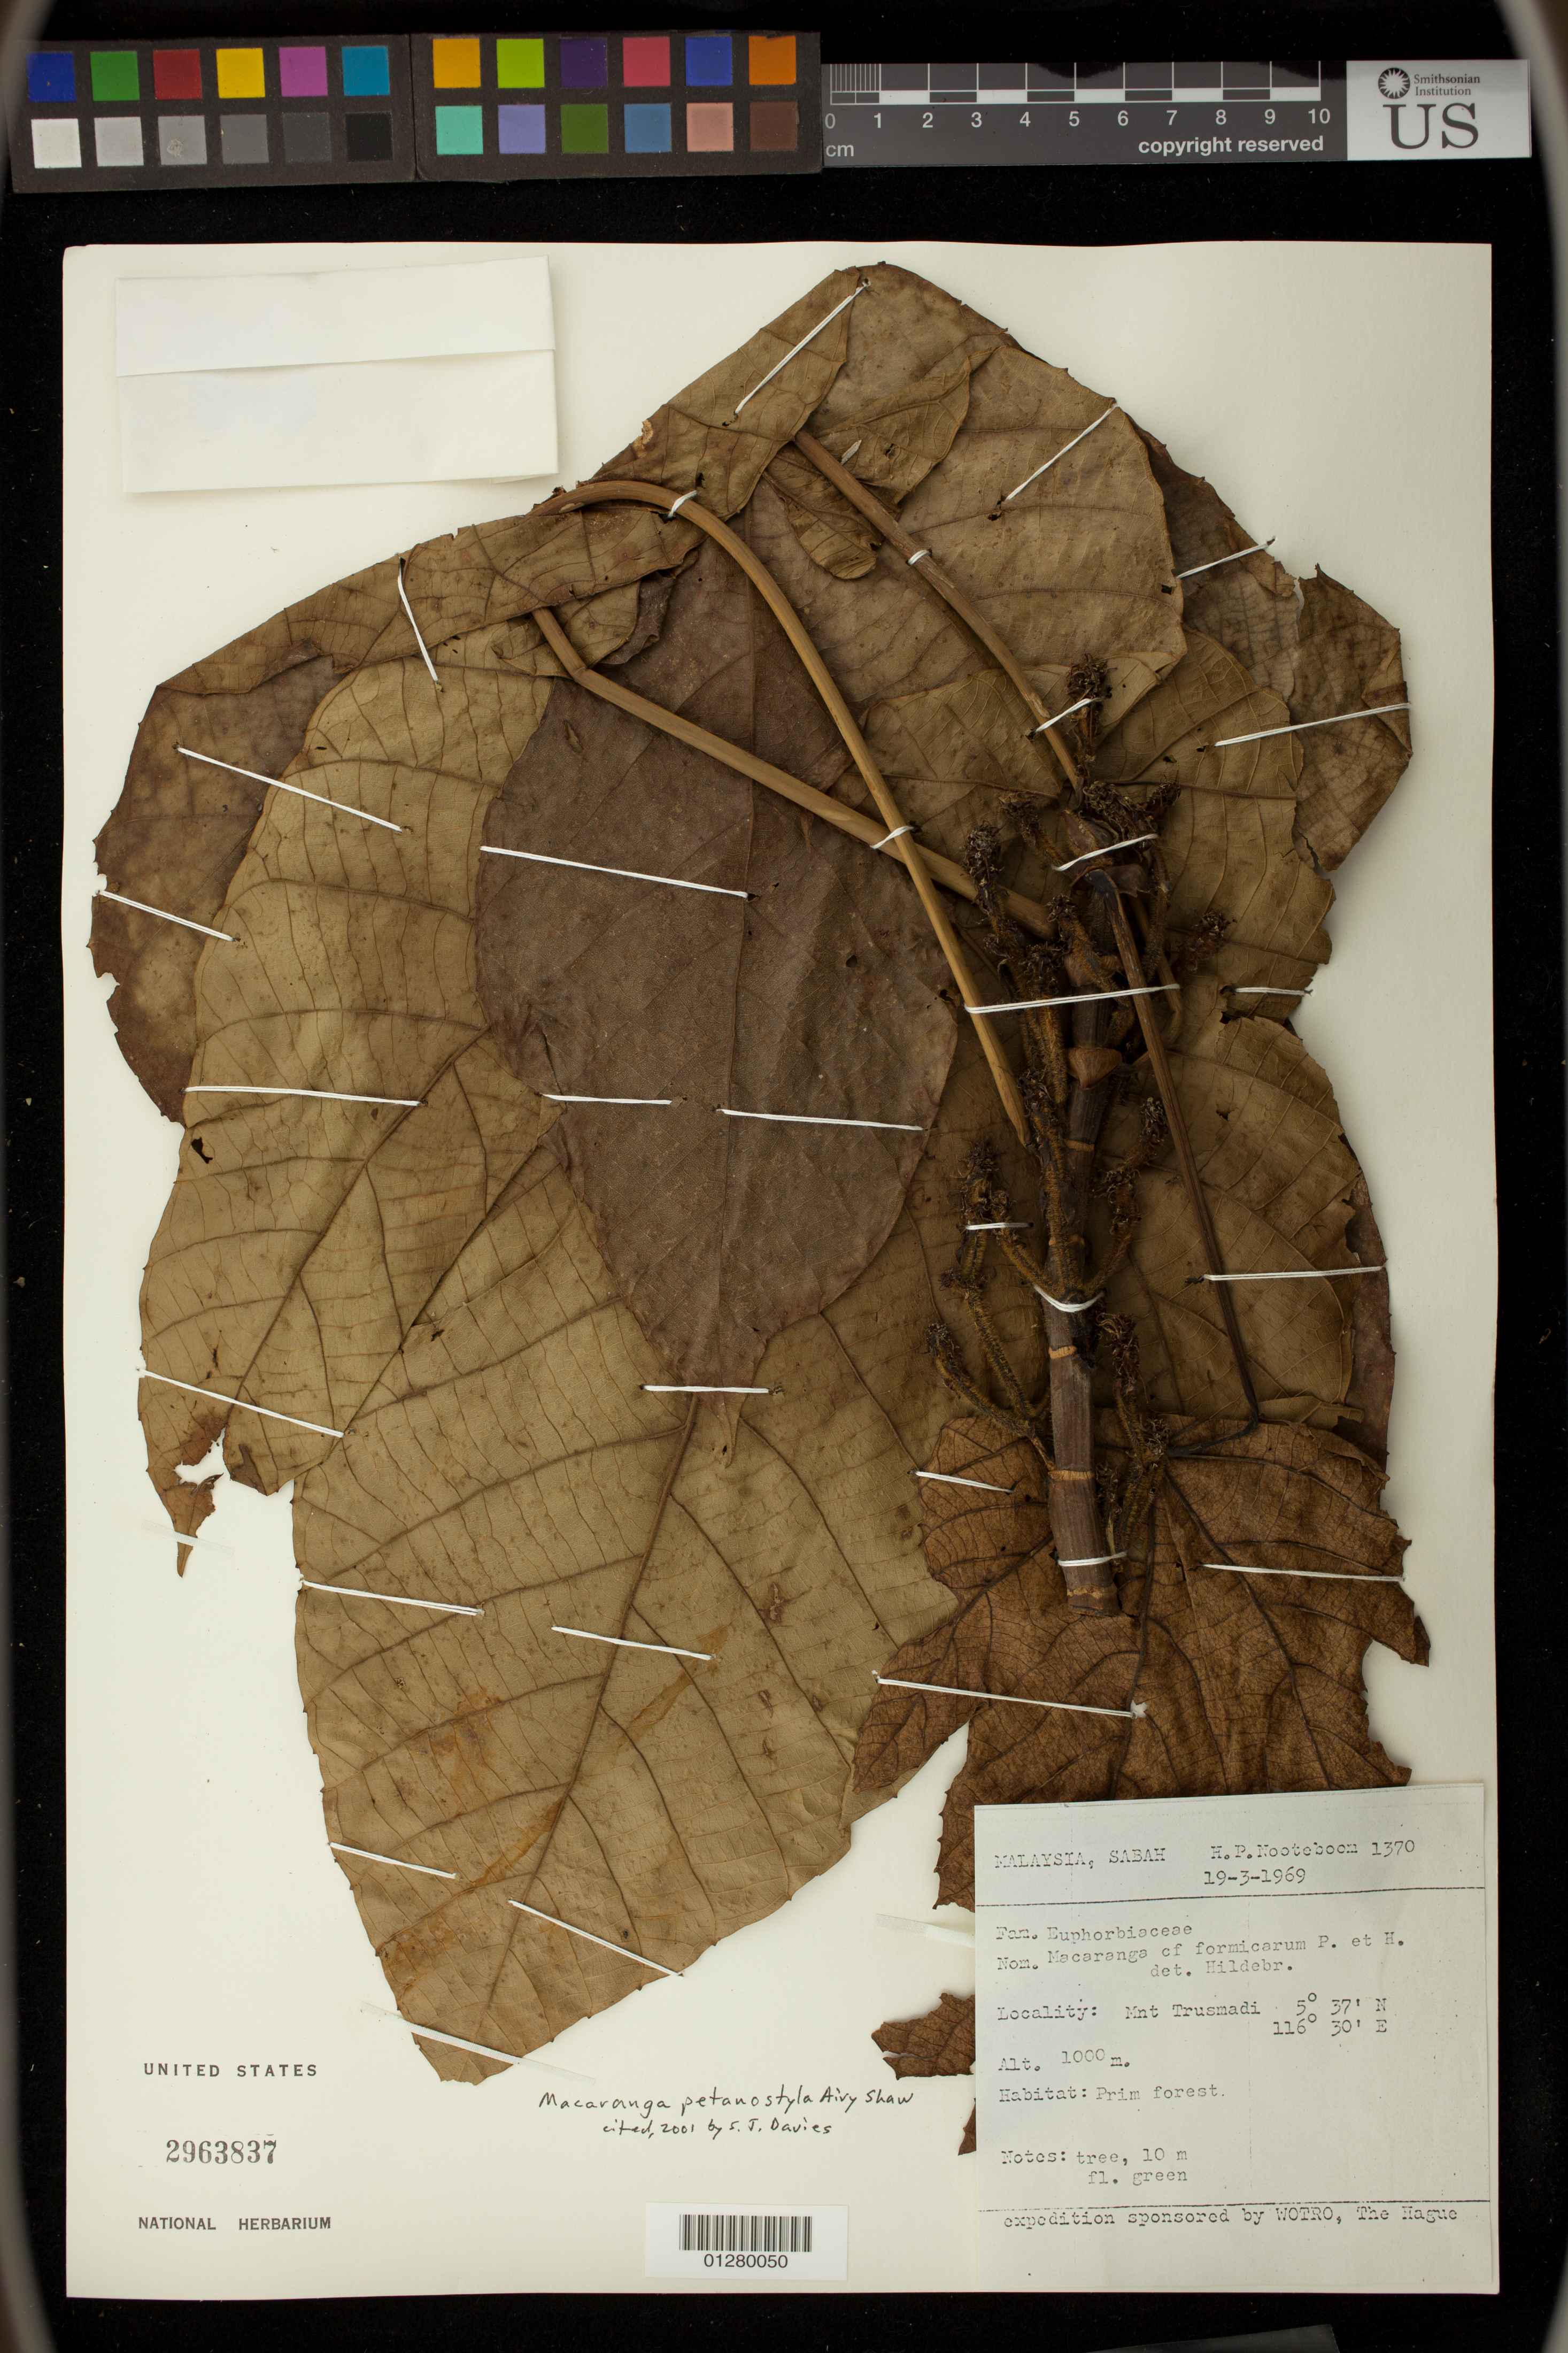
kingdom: Plantae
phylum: Tracheophyta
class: Magnoliopsida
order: Malpighiales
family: Euphorbiaceae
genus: Macaranga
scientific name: Macaranga petanostyla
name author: Airy Shaw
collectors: H. P. Nooteboom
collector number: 1370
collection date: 1969-03-19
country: Malaysia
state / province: Sabah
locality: Mnt Trusmadi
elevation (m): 1000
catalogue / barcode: US 2963837